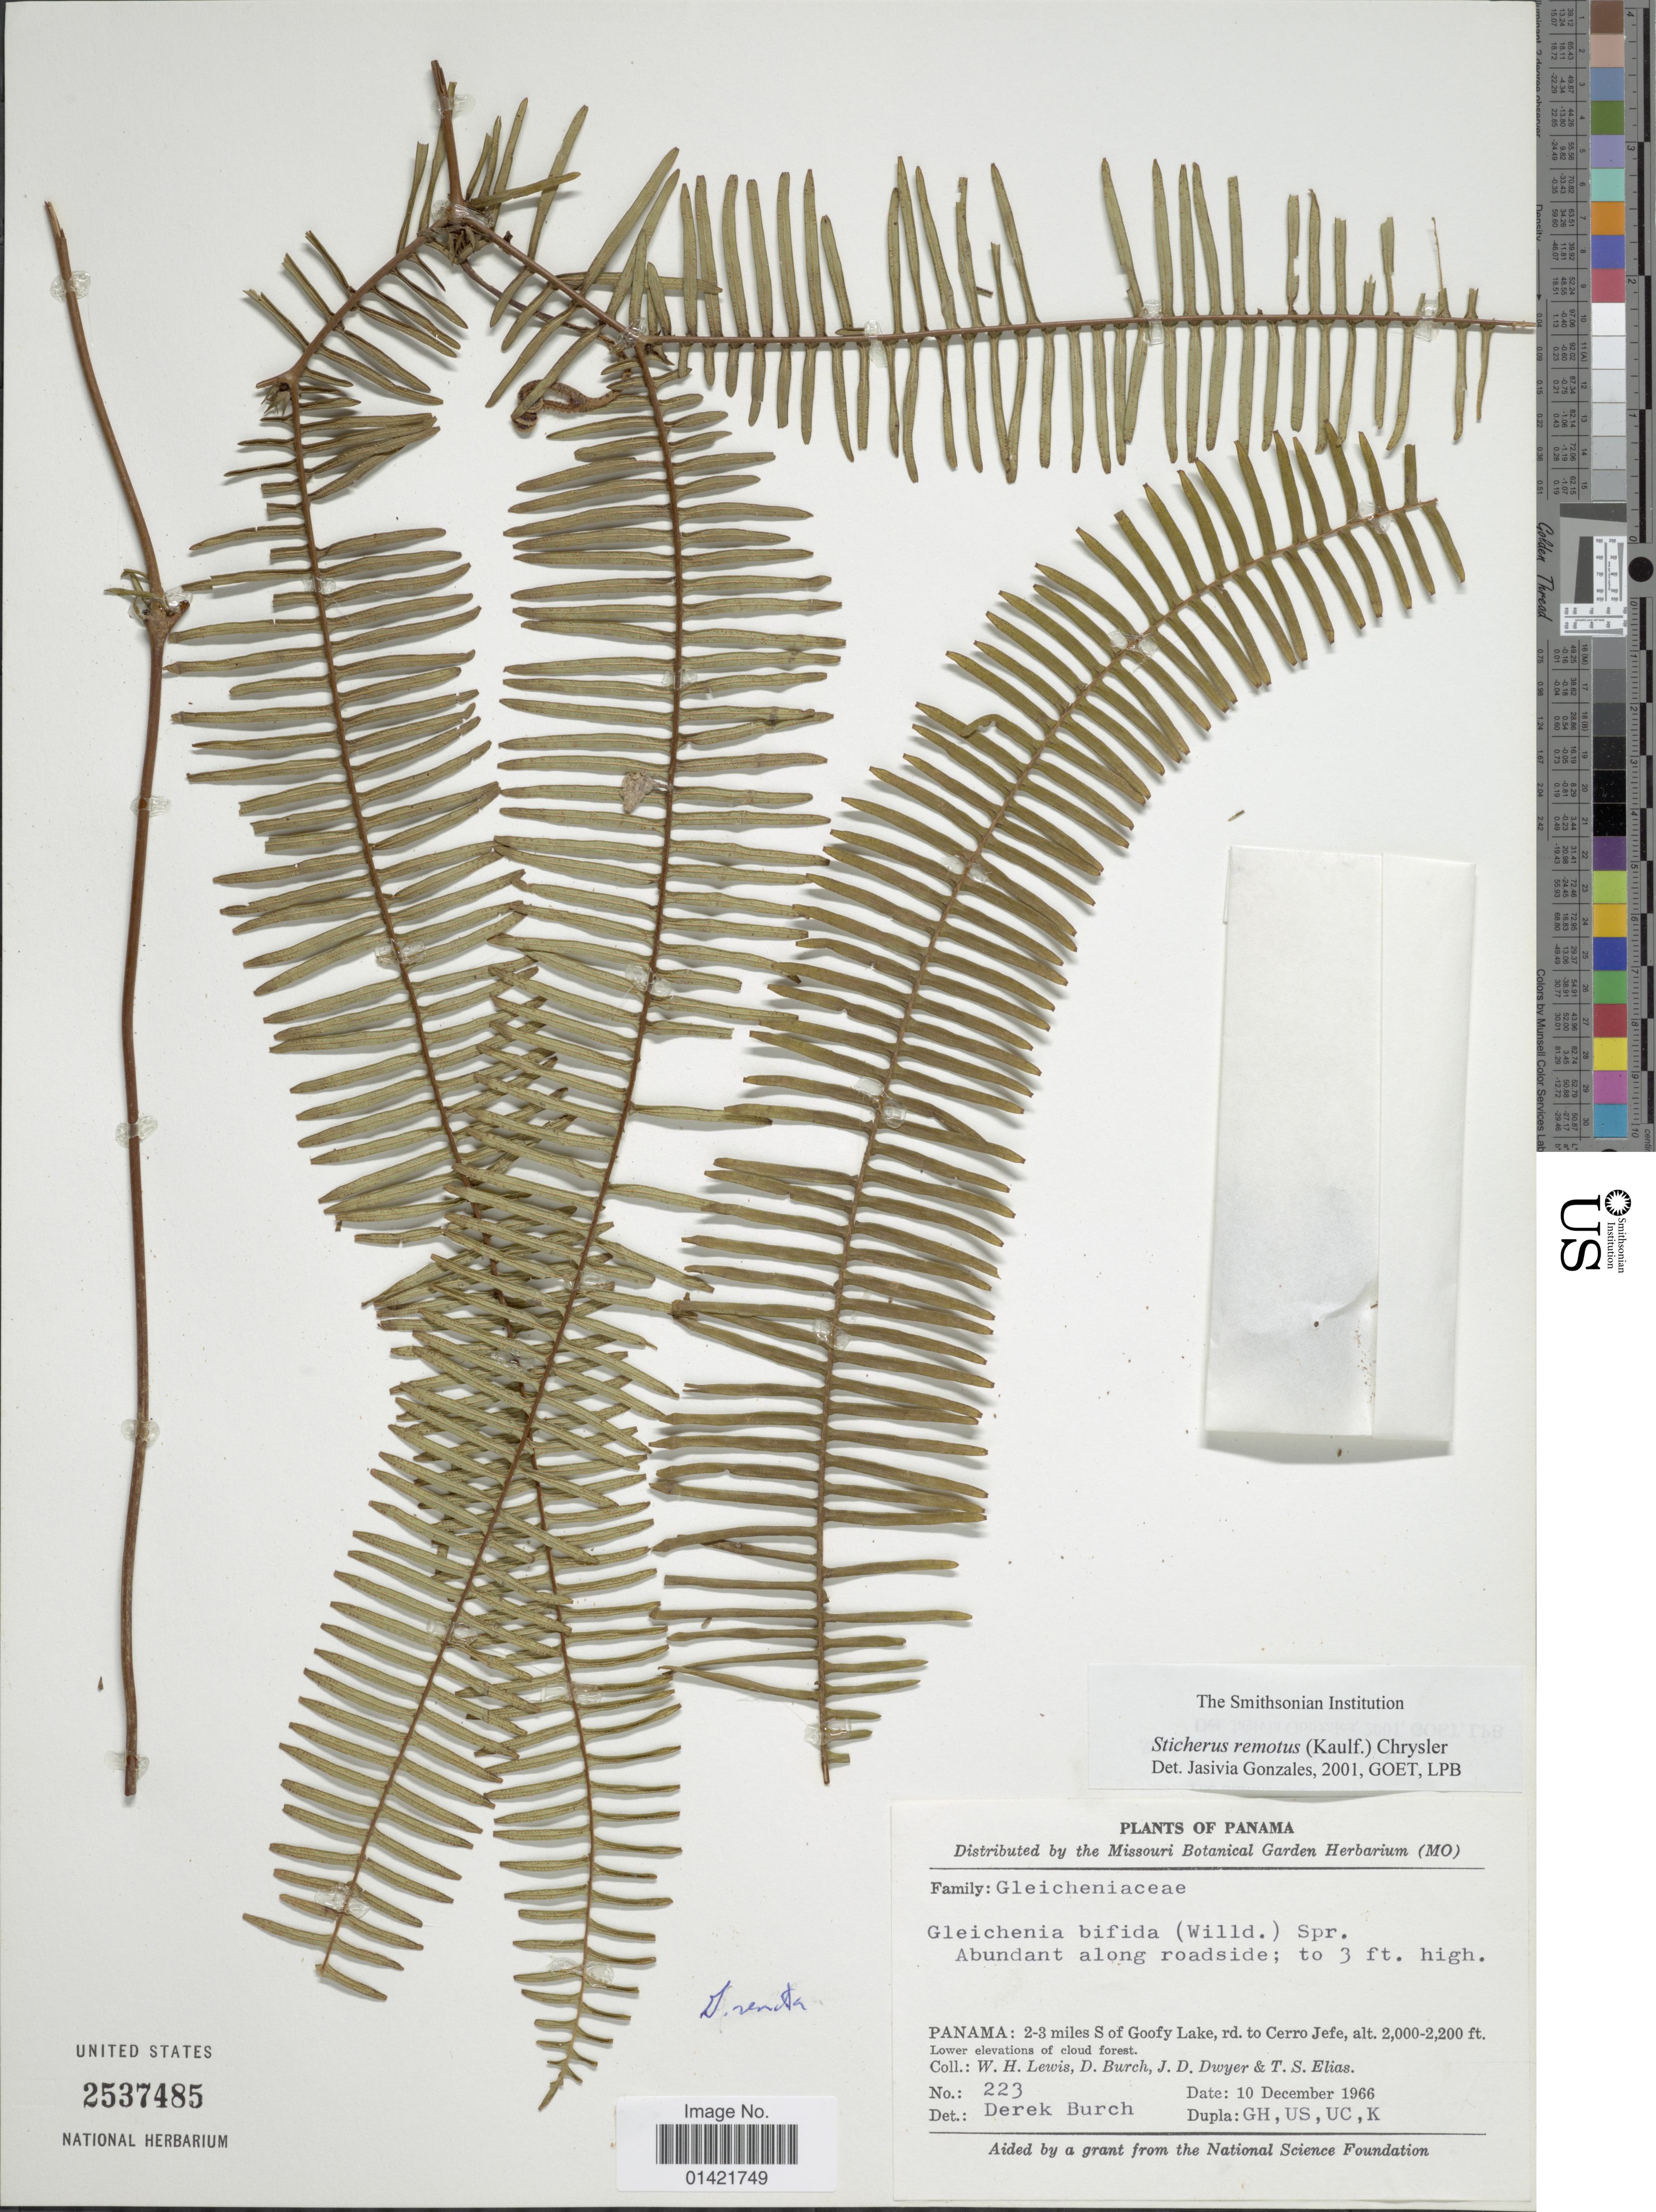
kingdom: Plantae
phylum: Tracheophyta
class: Polypodiopsida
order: Gleicheniales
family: Gleicheniaceae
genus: Sticherus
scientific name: Sticherus remotus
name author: (Kaulf.) Chrysler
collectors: W. H. Lewis, D. Burch, J. D. Dwyer & T. S. Elias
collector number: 223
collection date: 1966-12-10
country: Panama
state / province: Panamá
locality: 2-3 miles S of Goofy Lake, rd. to Cerro Jefe.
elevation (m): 610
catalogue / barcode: US 2537485